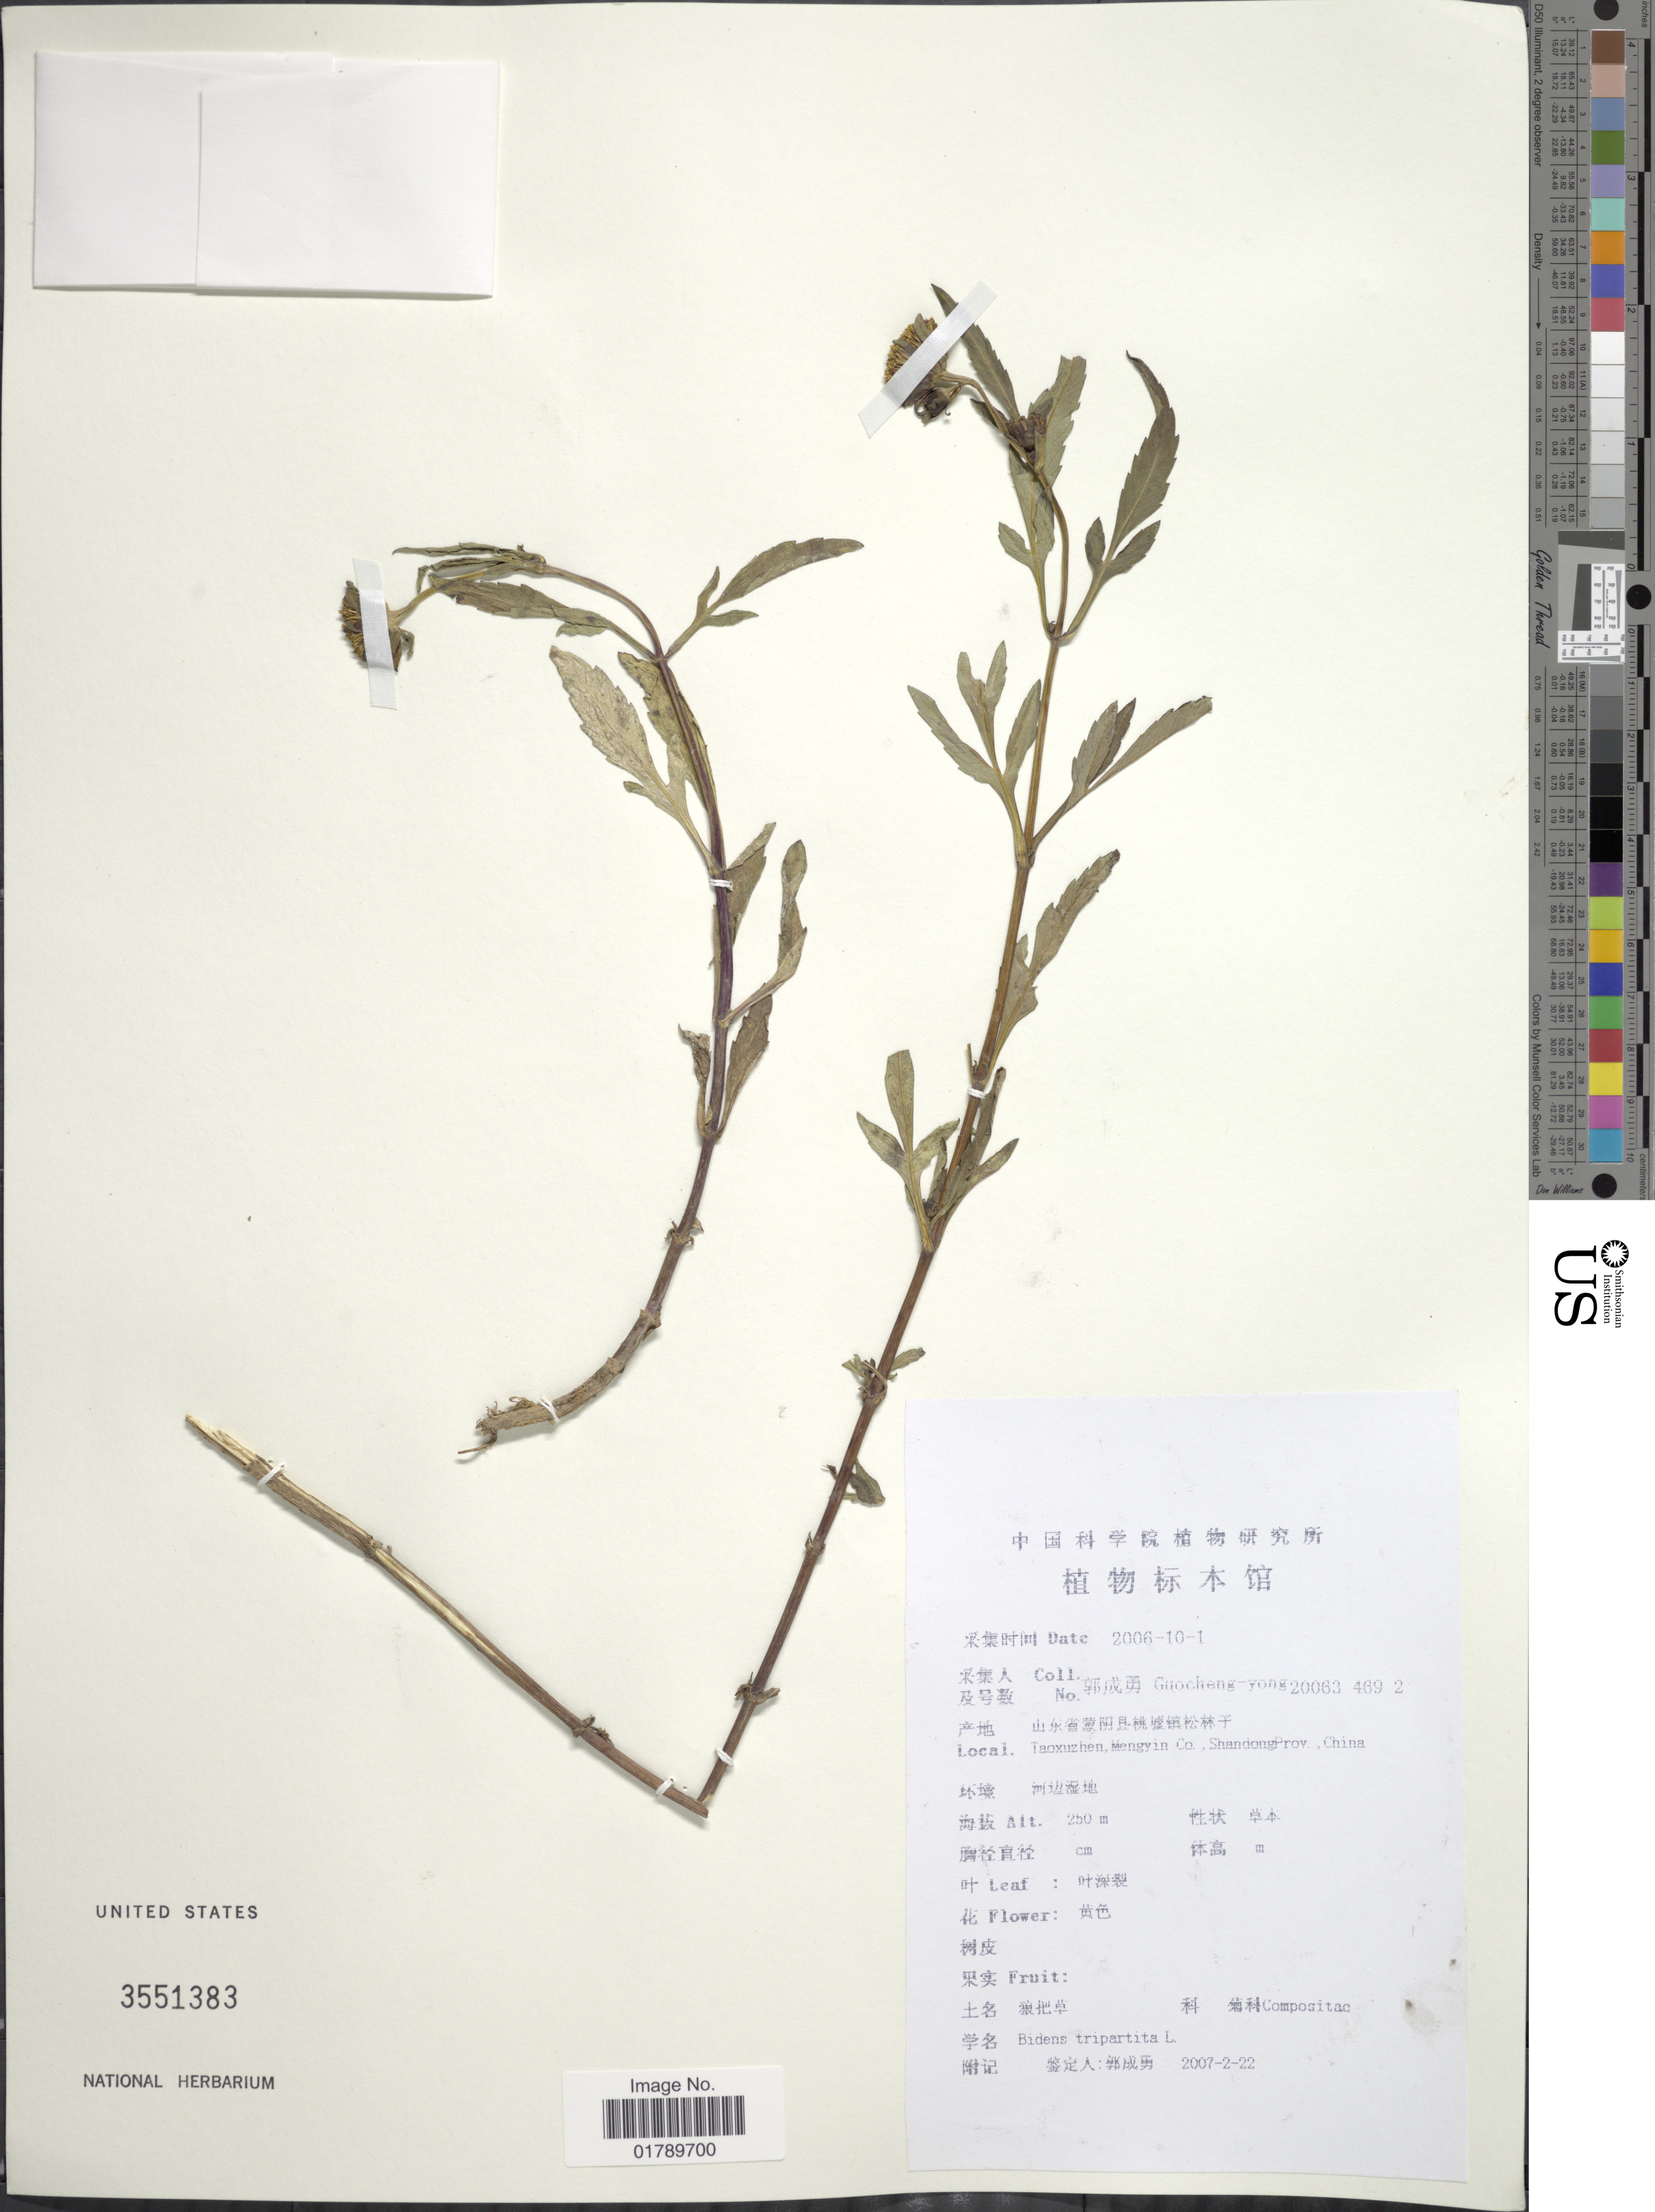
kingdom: Plantae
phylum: Tracheophyta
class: Magnoliopsida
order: Asterales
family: Asteraceae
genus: Bidens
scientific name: Bidens tripartita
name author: L.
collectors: Guo cheng-yong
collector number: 20063-469-2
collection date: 2006-10-01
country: China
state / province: Shandong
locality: Taoxuzhen, Mengyin Co., ShandongProv., China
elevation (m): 250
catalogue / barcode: US 3551383